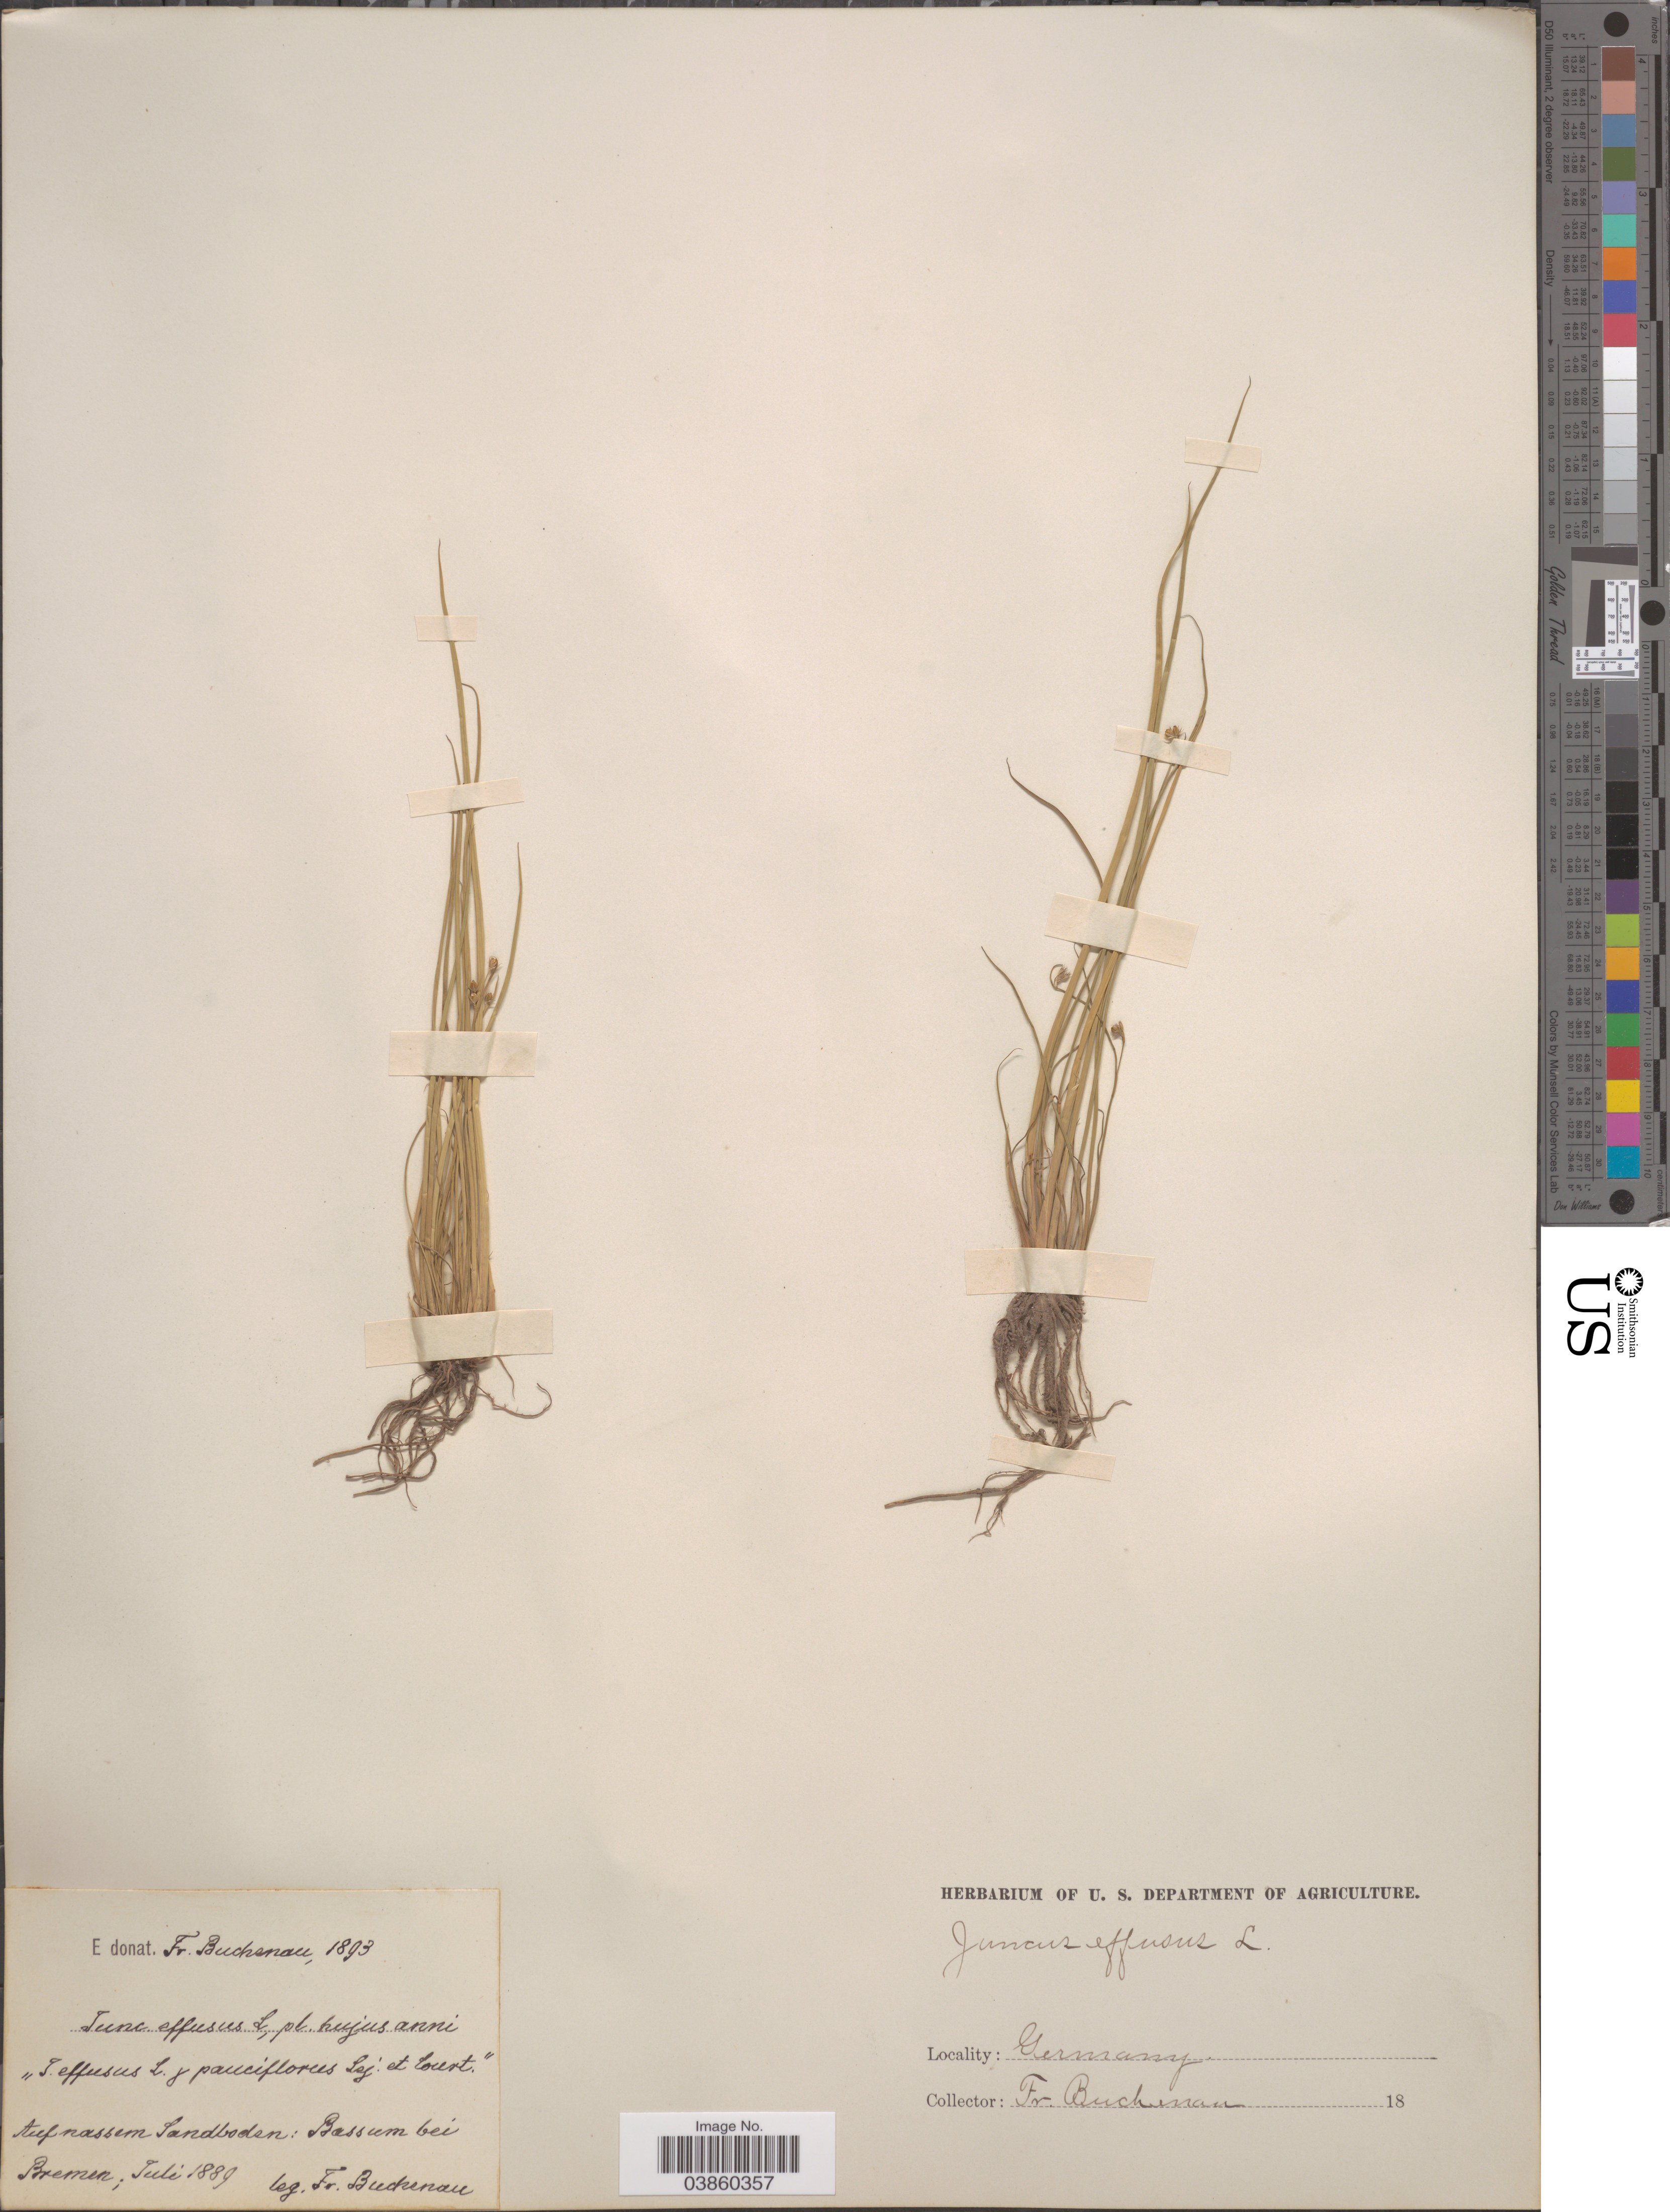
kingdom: Plantae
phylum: Tracheophyta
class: Liliopsida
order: Poales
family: Juncaceae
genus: Juncus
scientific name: Juncus effusus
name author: L.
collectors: F. Buckenau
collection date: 1889-07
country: Germany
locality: Auf [interpreted] nassem Sandboden: Bassum bei Bremen.